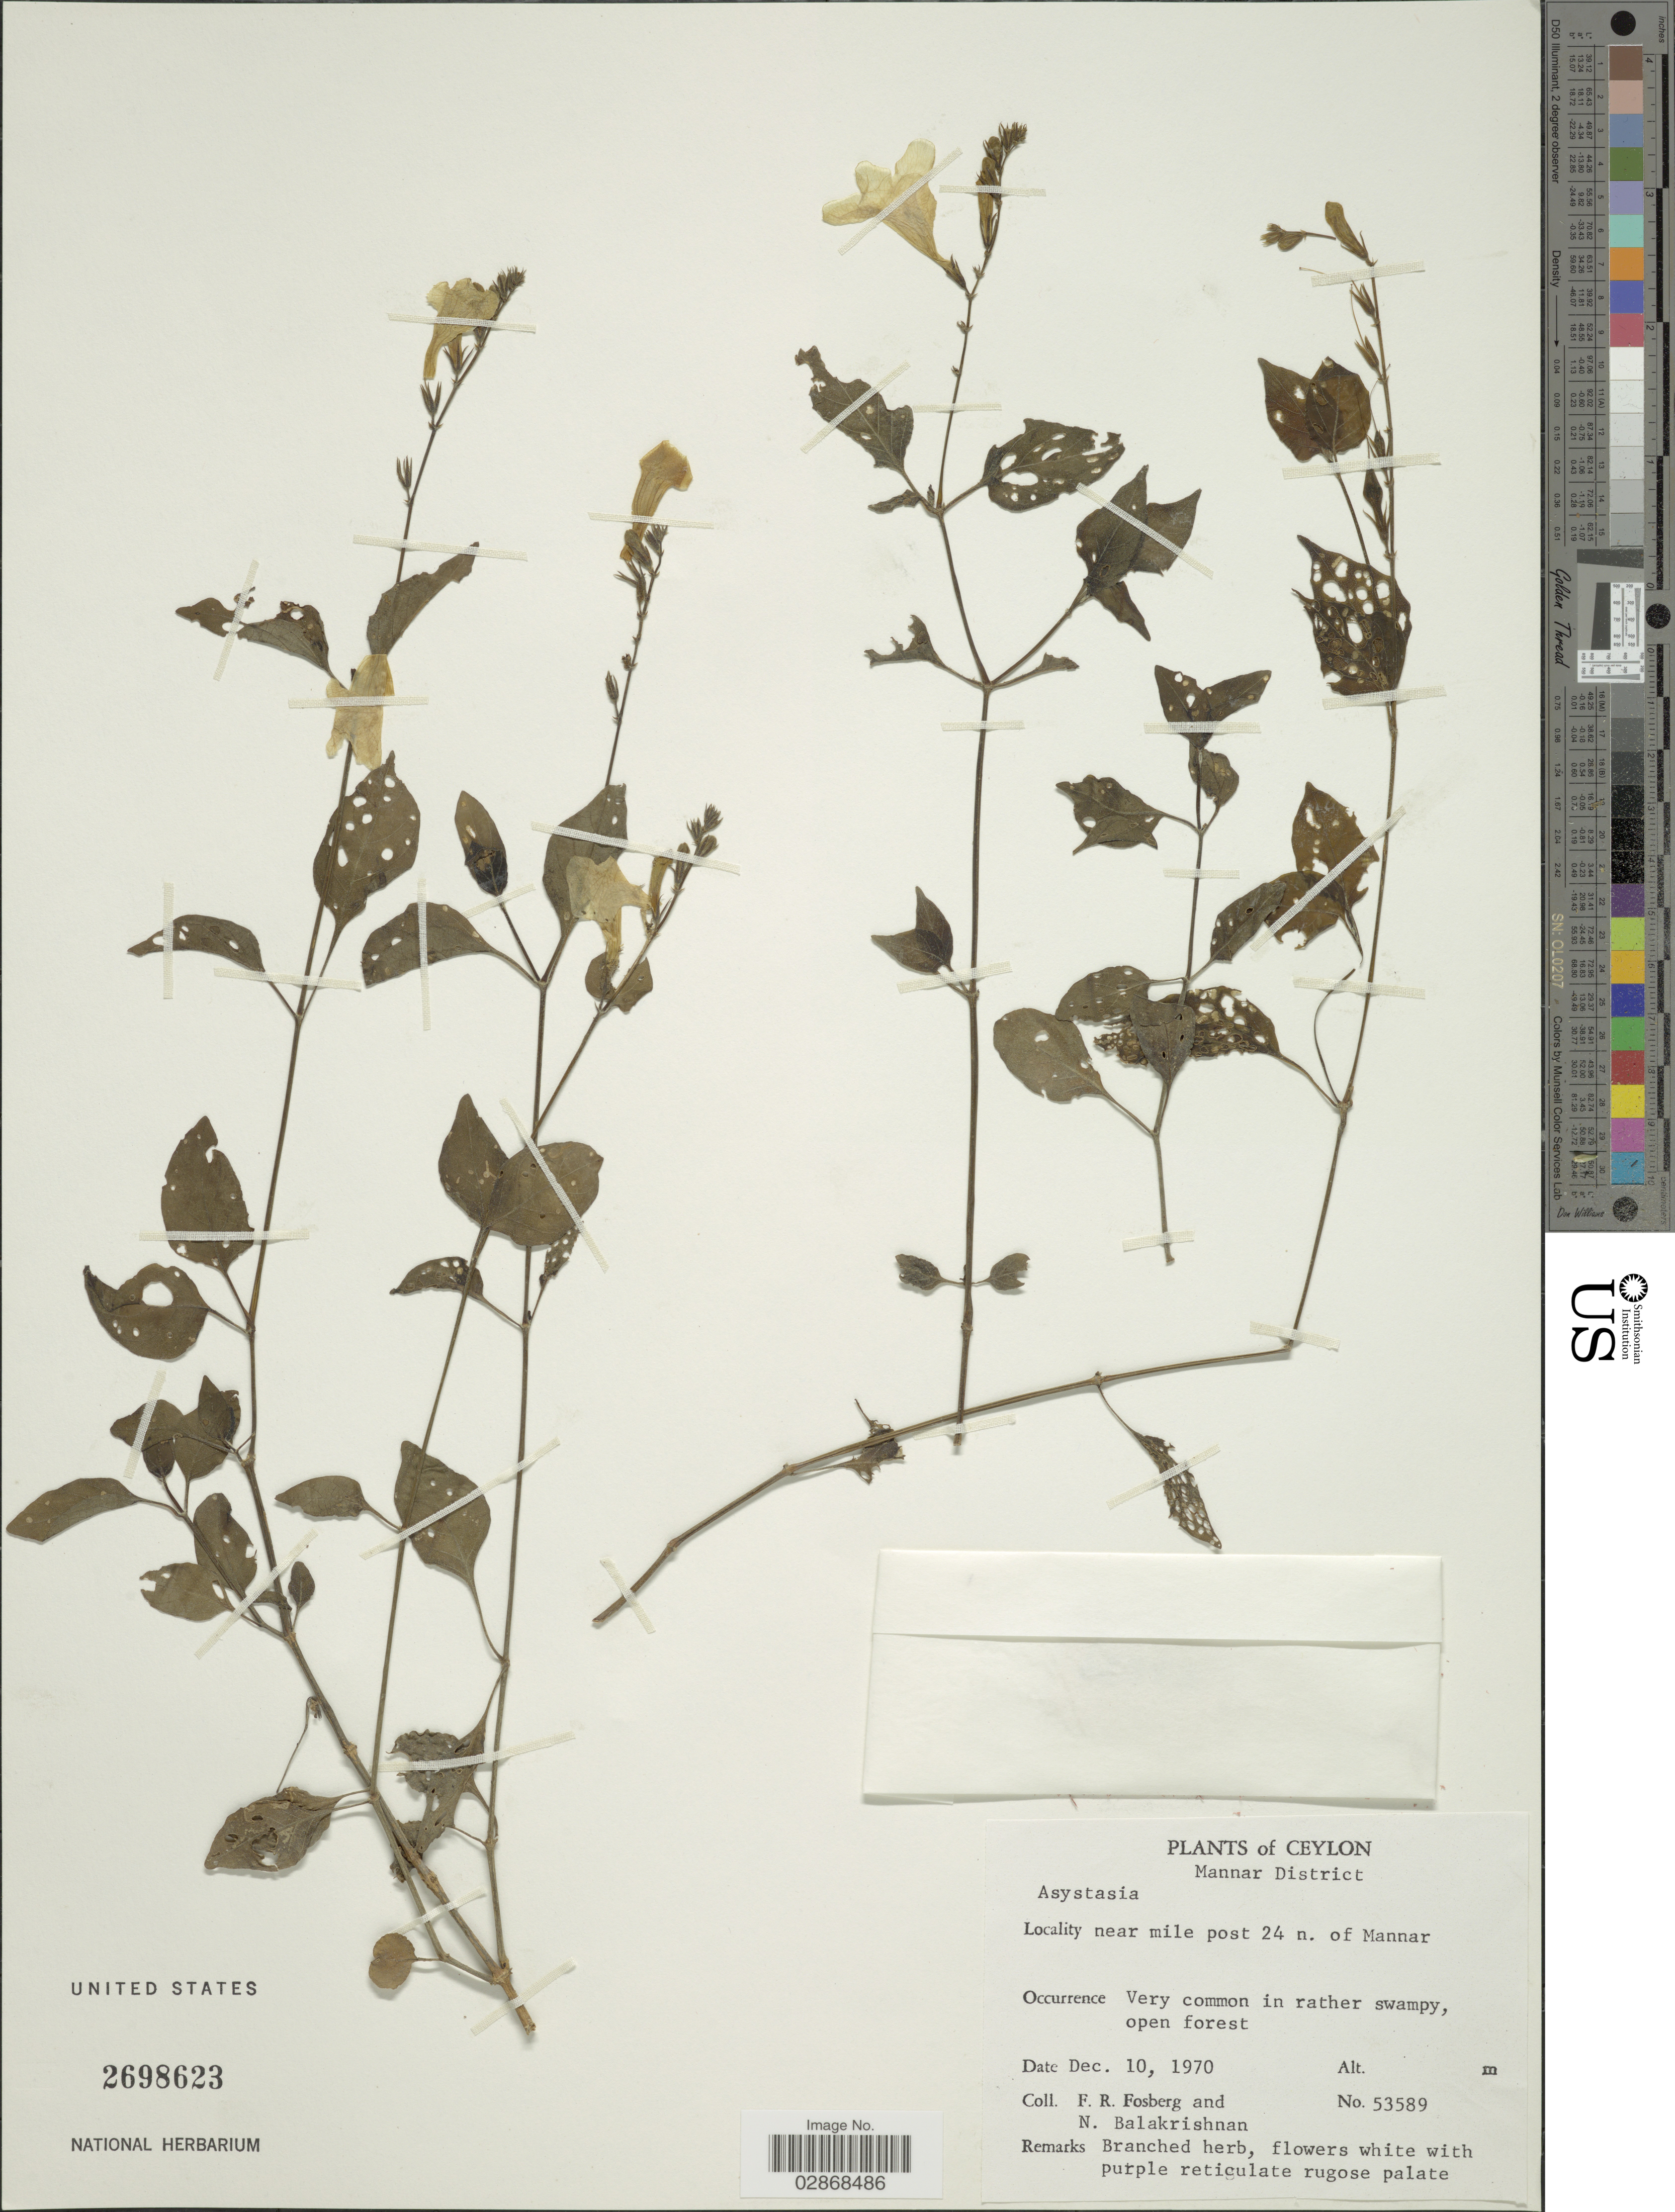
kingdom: Plantae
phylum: Tracheophyta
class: Magnoliopsida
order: Lamiales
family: Acanthaceae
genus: Asystasia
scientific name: Asystasia sp.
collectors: F. R. Fosberg & N. Balakrishnan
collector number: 53589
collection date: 1970-12-10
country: Sri Lanka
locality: Ceylon. Mannar District. Near mile post 24 n. of Mannar.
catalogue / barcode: US 2698623